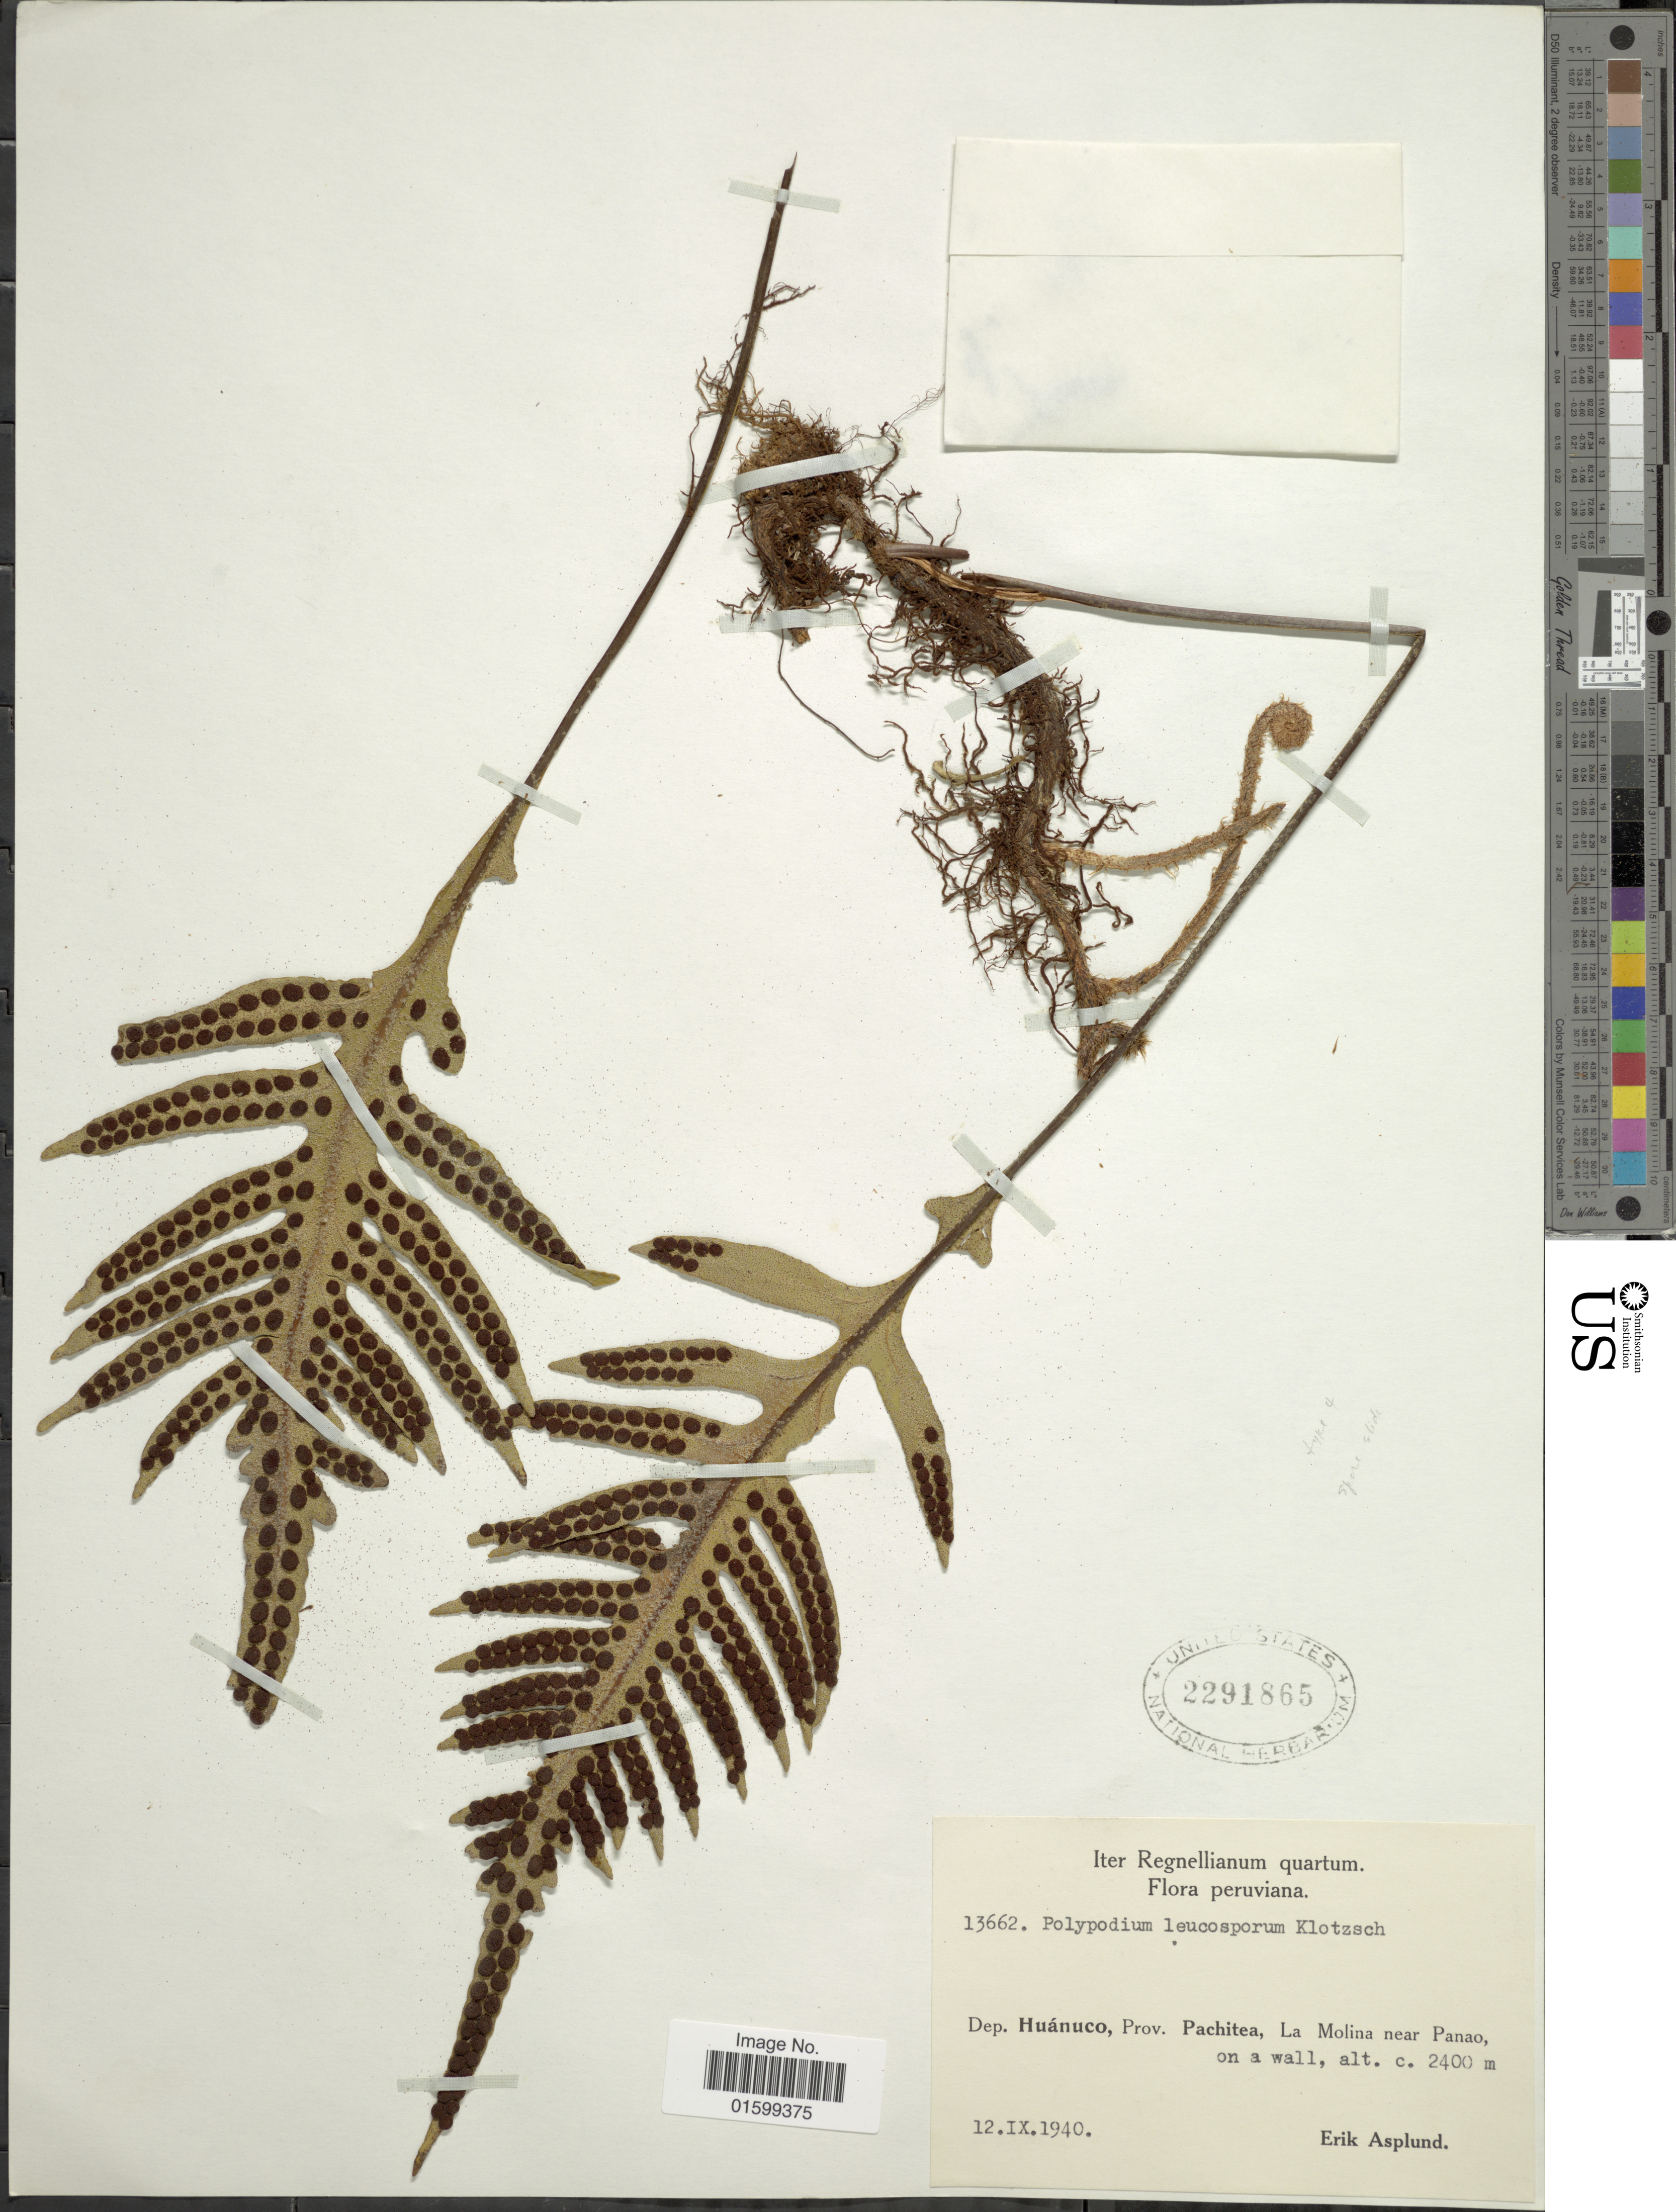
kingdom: Plantae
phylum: Tracheophyta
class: Polypodiopsida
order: Polypodiales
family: Polypodiaceae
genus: Pleopeltis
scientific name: Pleopeltis x leucospora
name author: (Klotzsch) L.B. Moore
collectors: E. Asplund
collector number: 13662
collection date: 1940-09-12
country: Peru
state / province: Huánuco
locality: Prov. Pachitea, La Molina near Panao, on a wall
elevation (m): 2400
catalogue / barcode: US 2291865